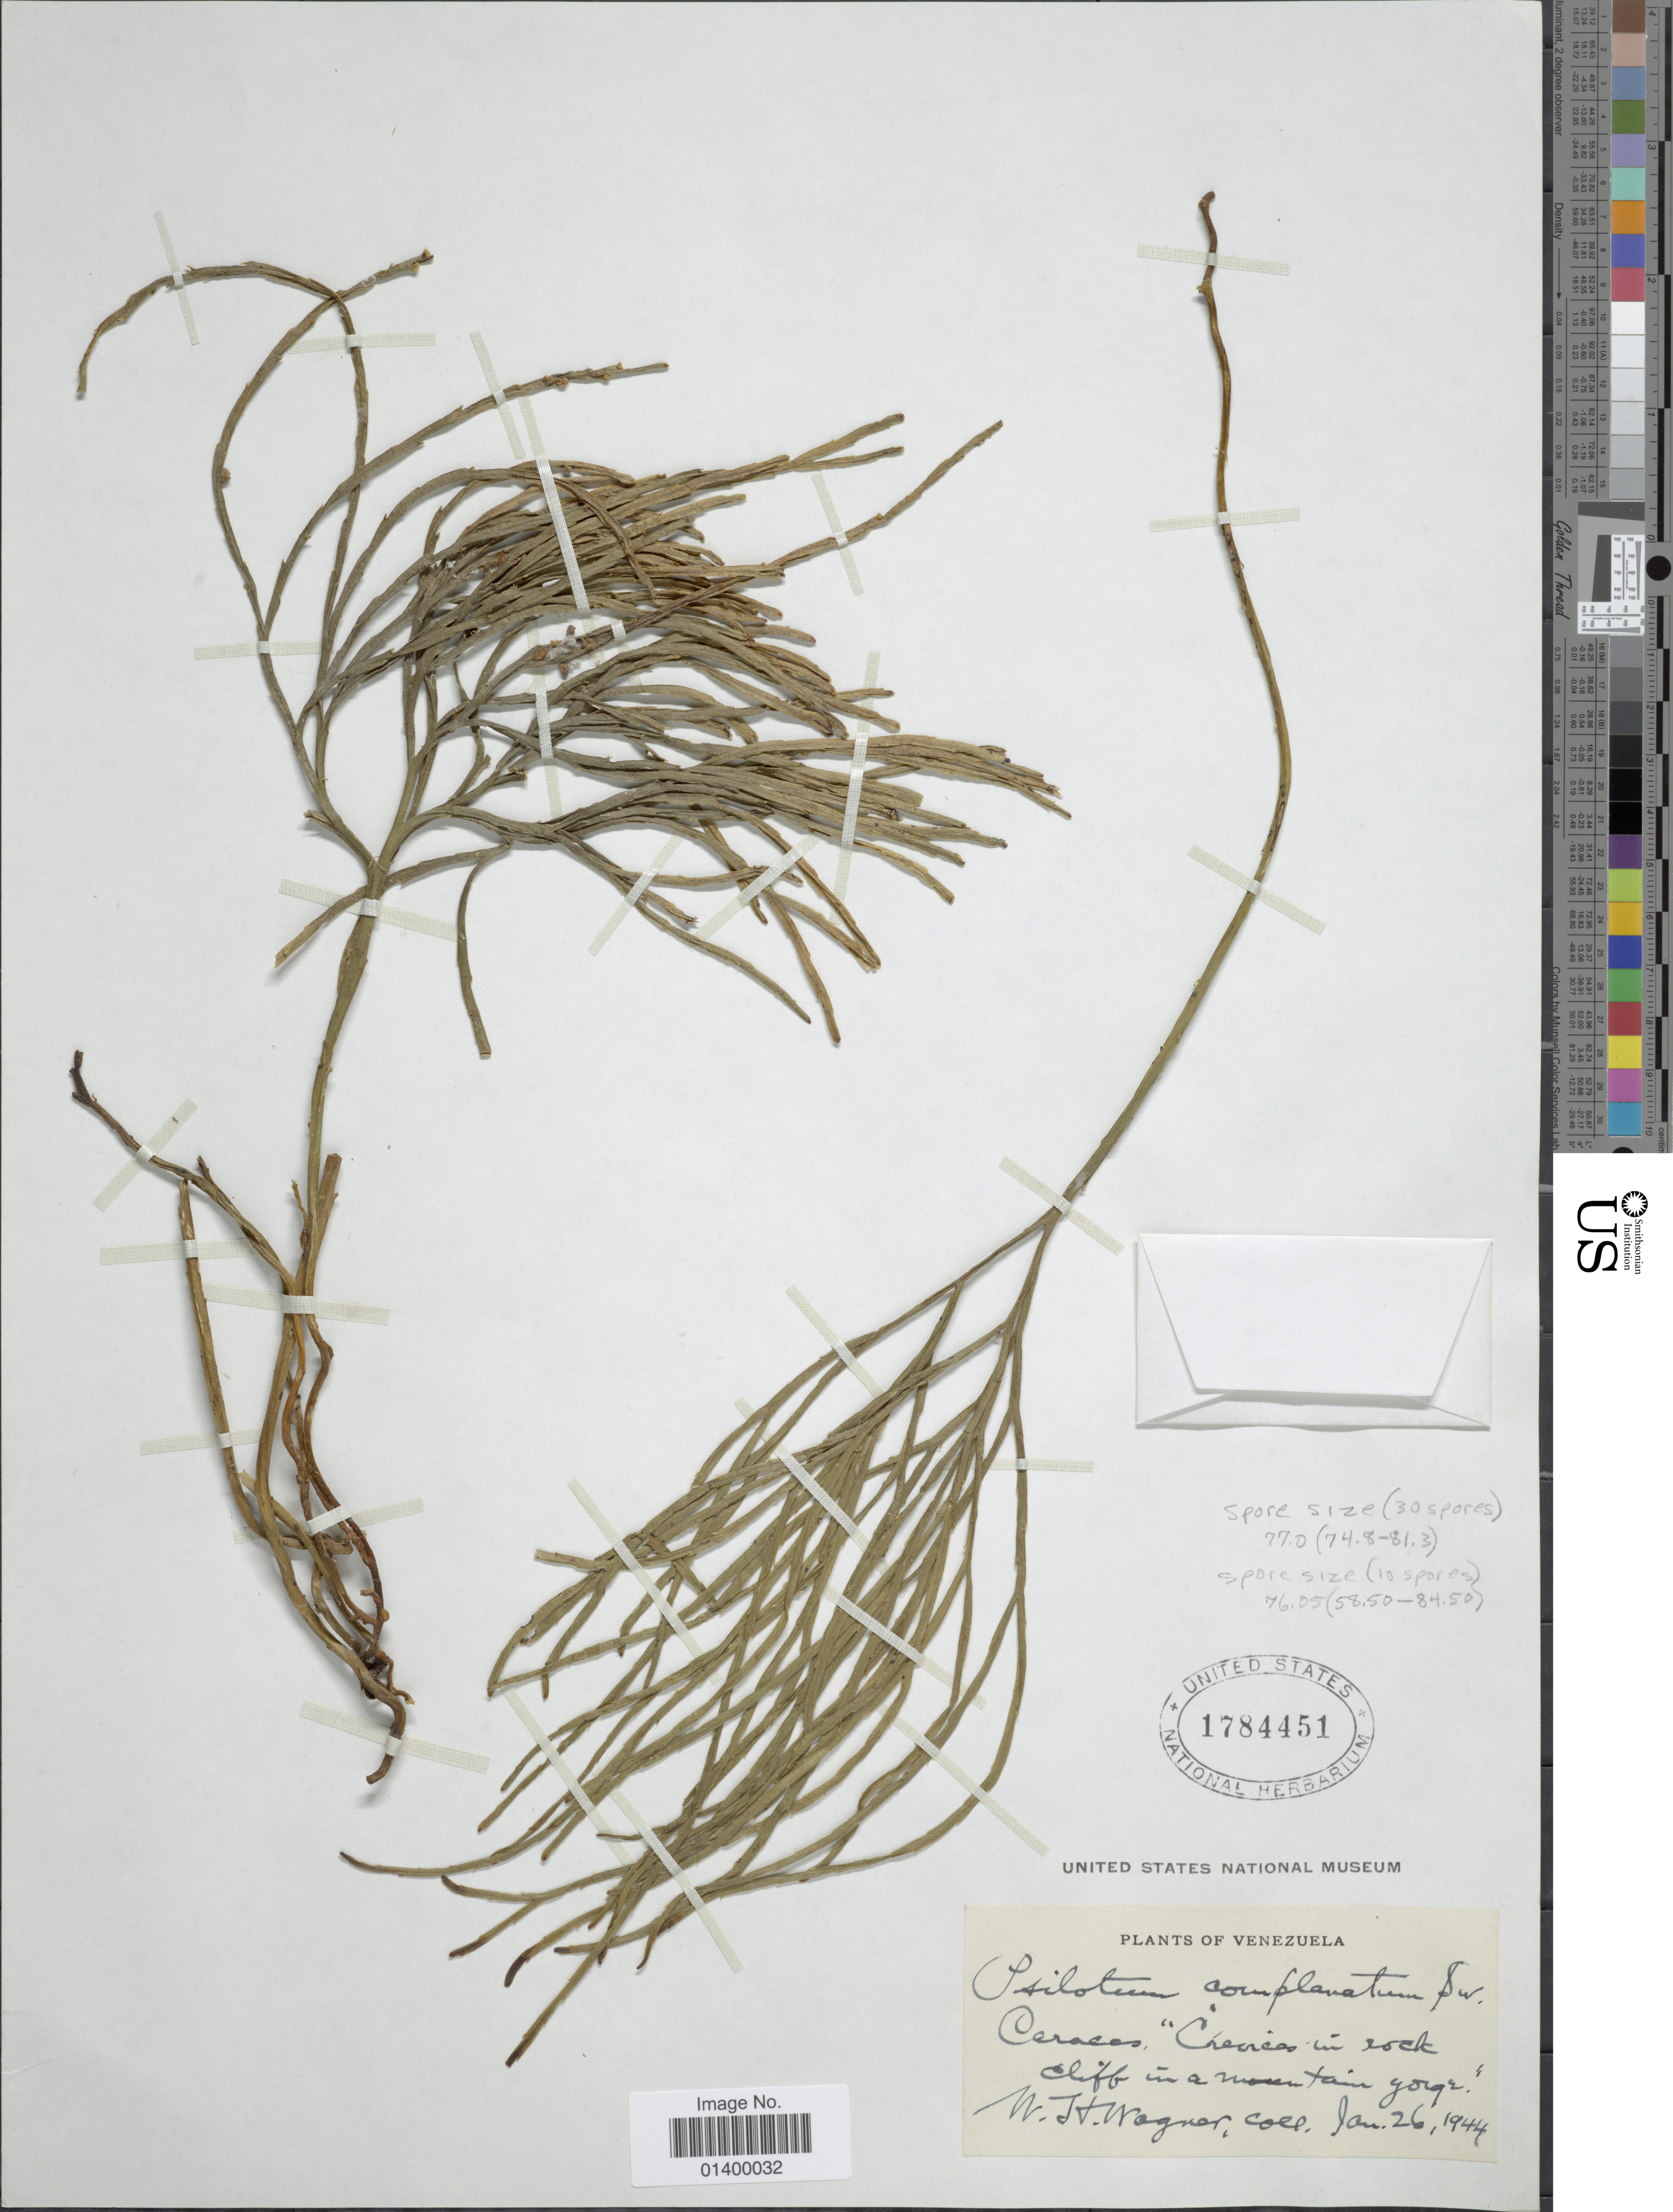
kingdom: Plantae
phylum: Tracheophyta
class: Polypodiopsida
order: Psilotales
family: Psilotaceae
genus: Psilotum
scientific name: Psilotum nudum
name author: (L.) P. Beauv.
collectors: W. H. Wagner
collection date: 1944-01-26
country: Venezuela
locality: Caracas, "Crevices in rock cliff in a mountain gorge"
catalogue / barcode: US 1784451